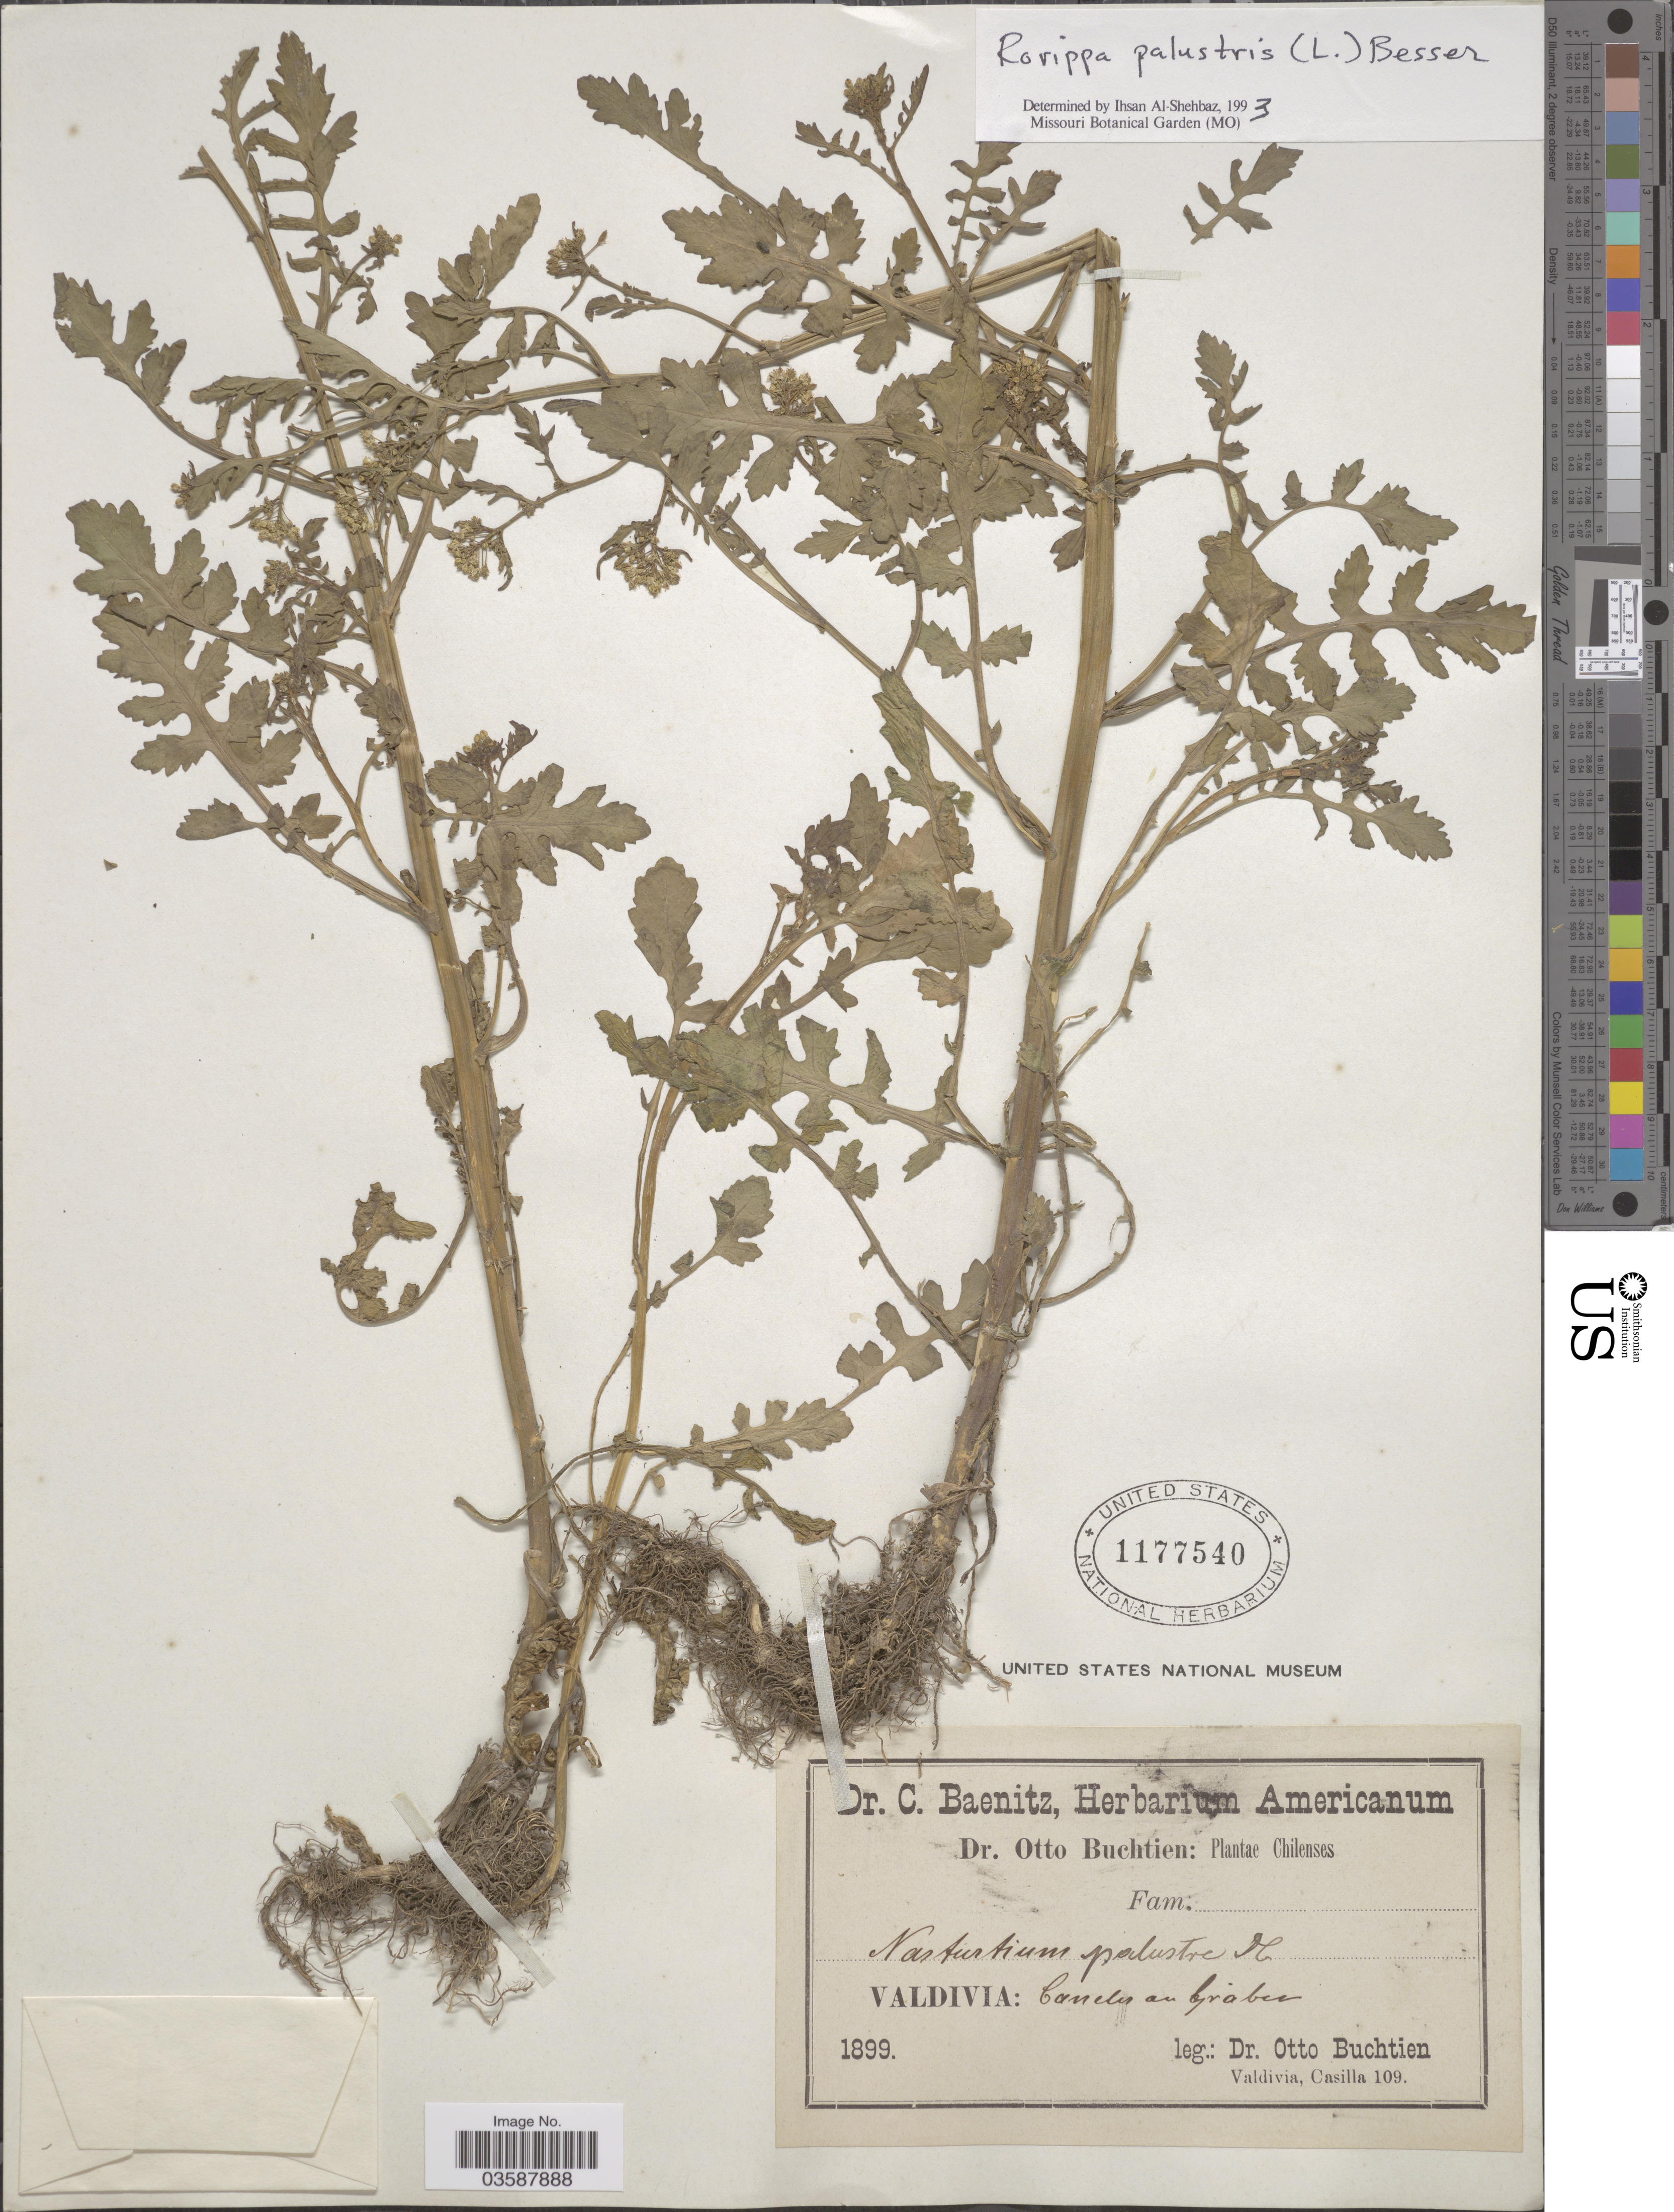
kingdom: Plantae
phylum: Tracheophyta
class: Magnoliopsida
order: Brassicales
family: Brassicaceae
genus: Rorippa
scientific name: Rorippa palustris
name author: (L.) Besser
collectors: O. Buchtien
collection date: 1899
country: Chile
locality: Valdivia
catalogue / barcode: US 1177540